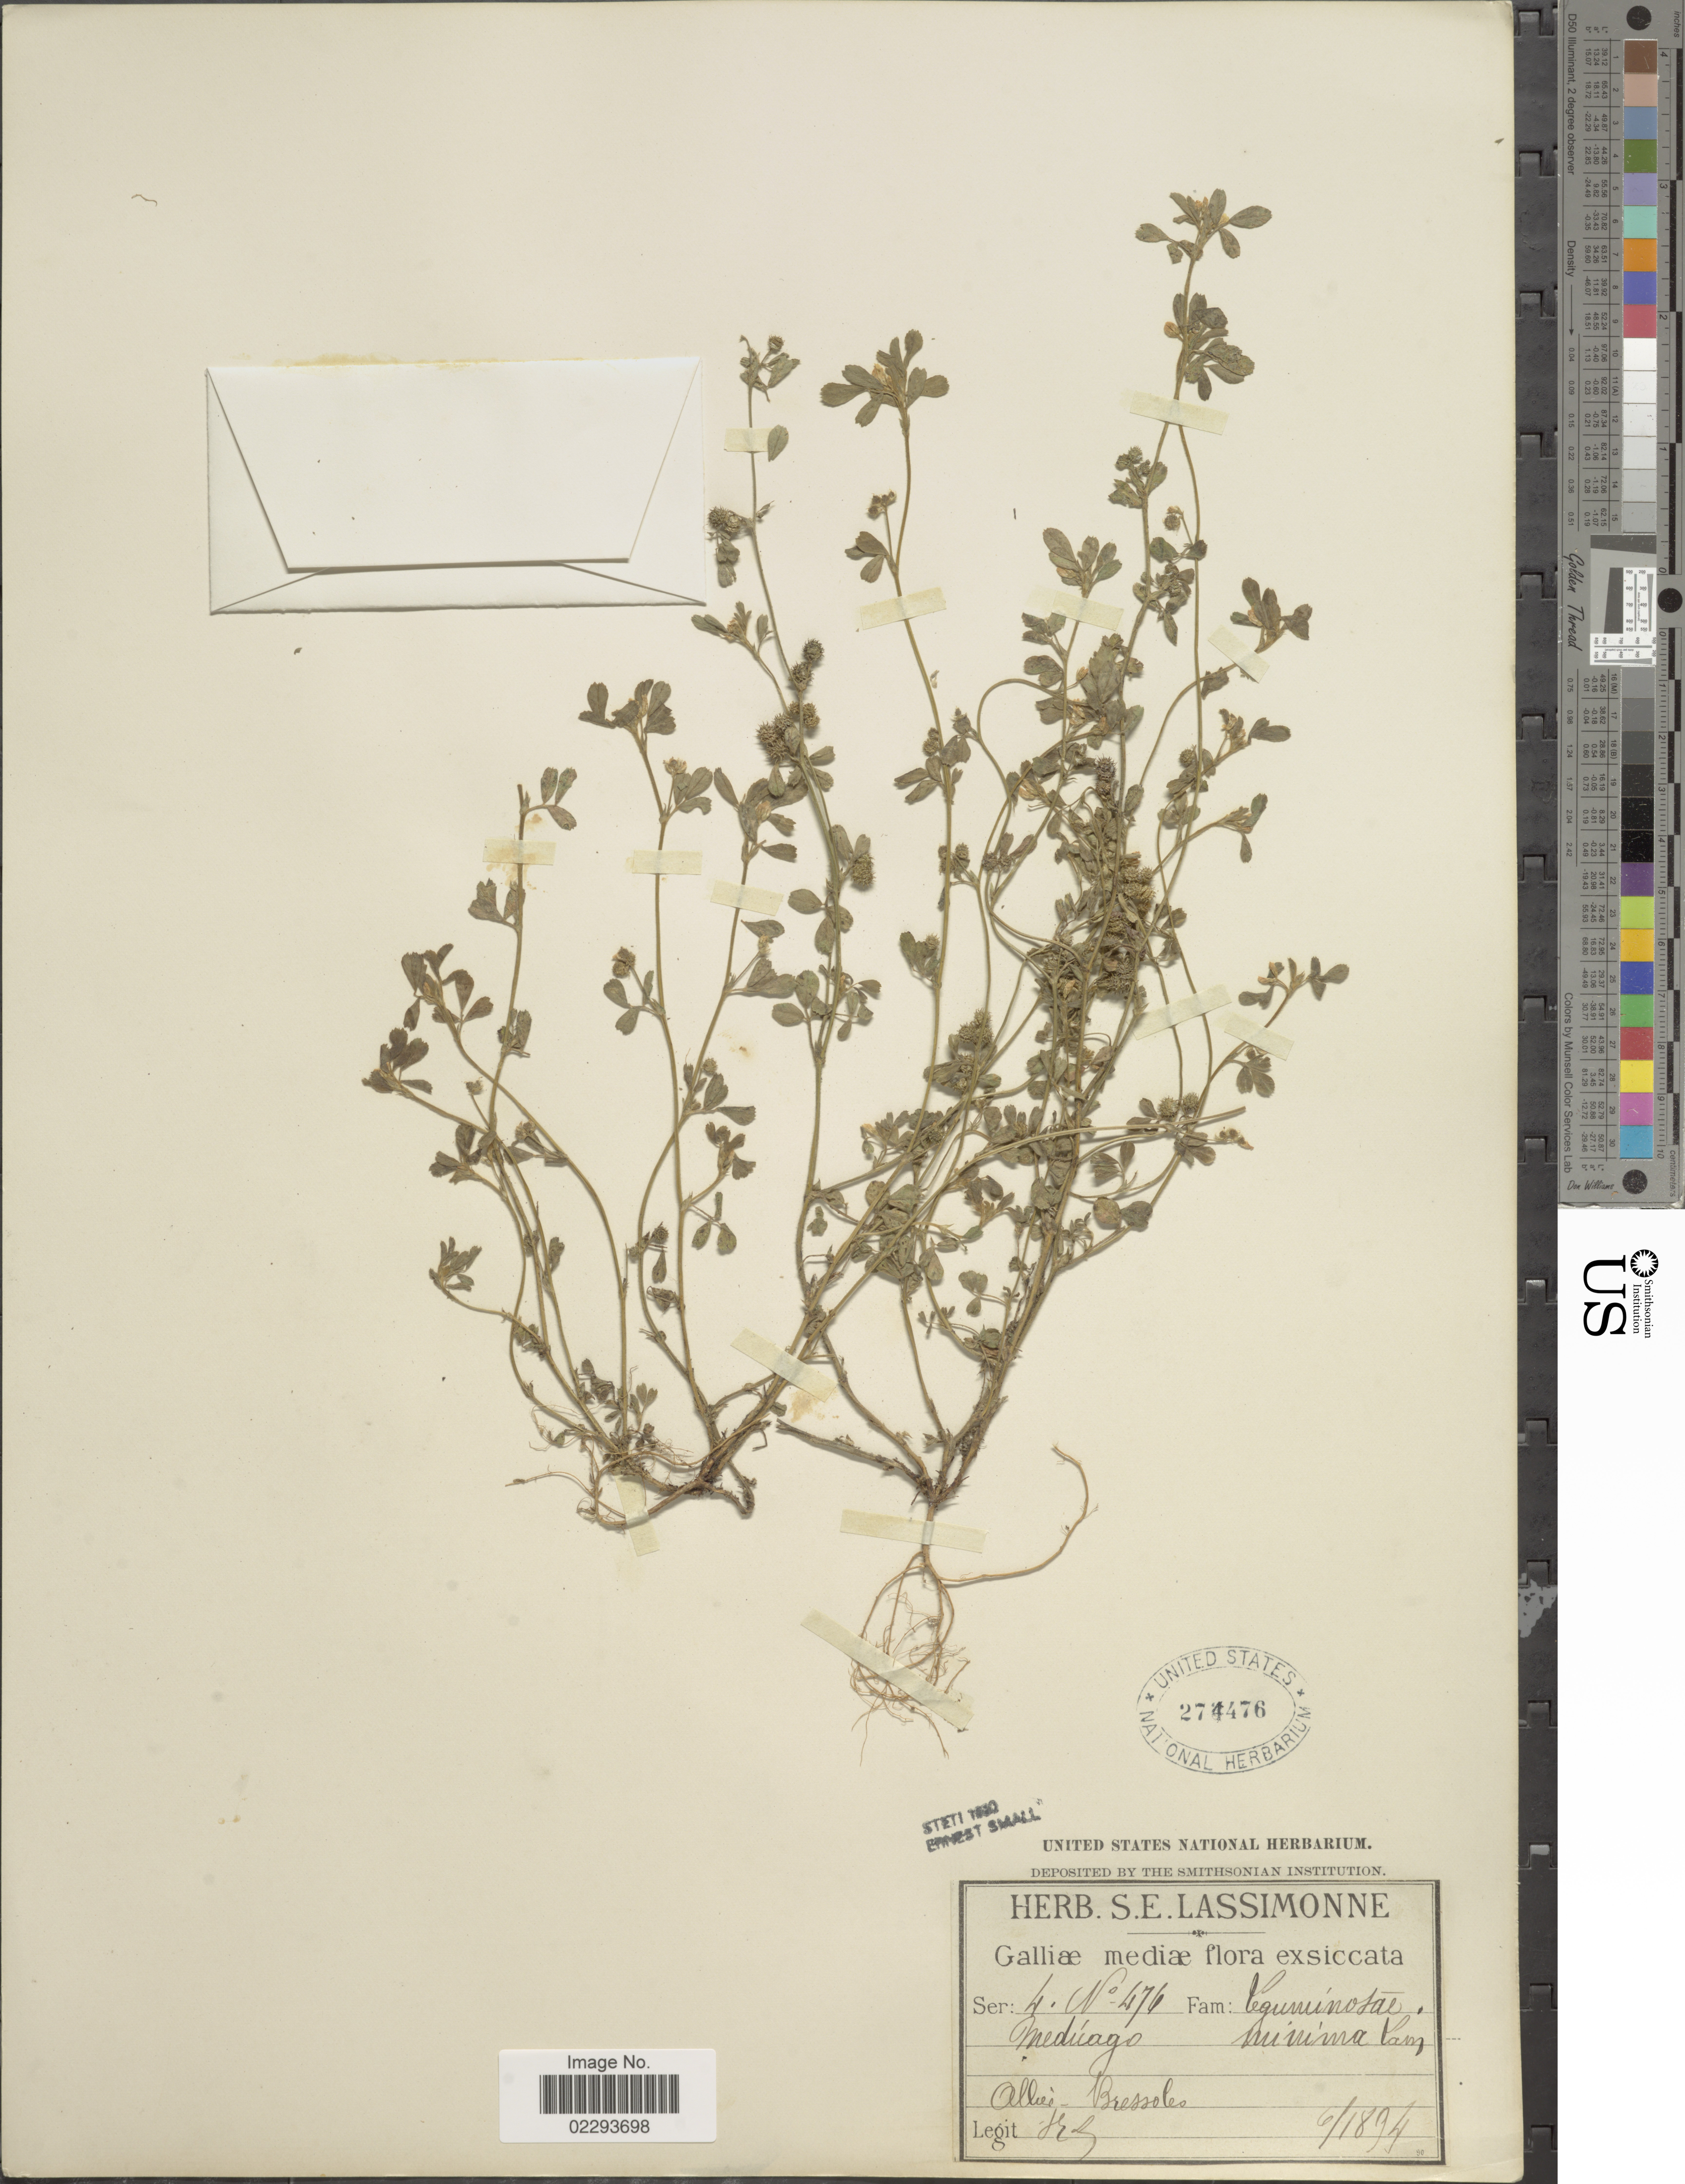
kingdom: Plantae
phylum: Tracheophyta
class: Magnoliopsida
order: Fabales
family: Fabaceae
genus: Medicago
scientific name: Medicago minima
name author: Lam.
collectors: S. Lassimonne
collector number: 476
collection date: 1894-06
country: France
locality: Allier - Bressoles. Galliae mediae.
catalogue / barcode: US 274476